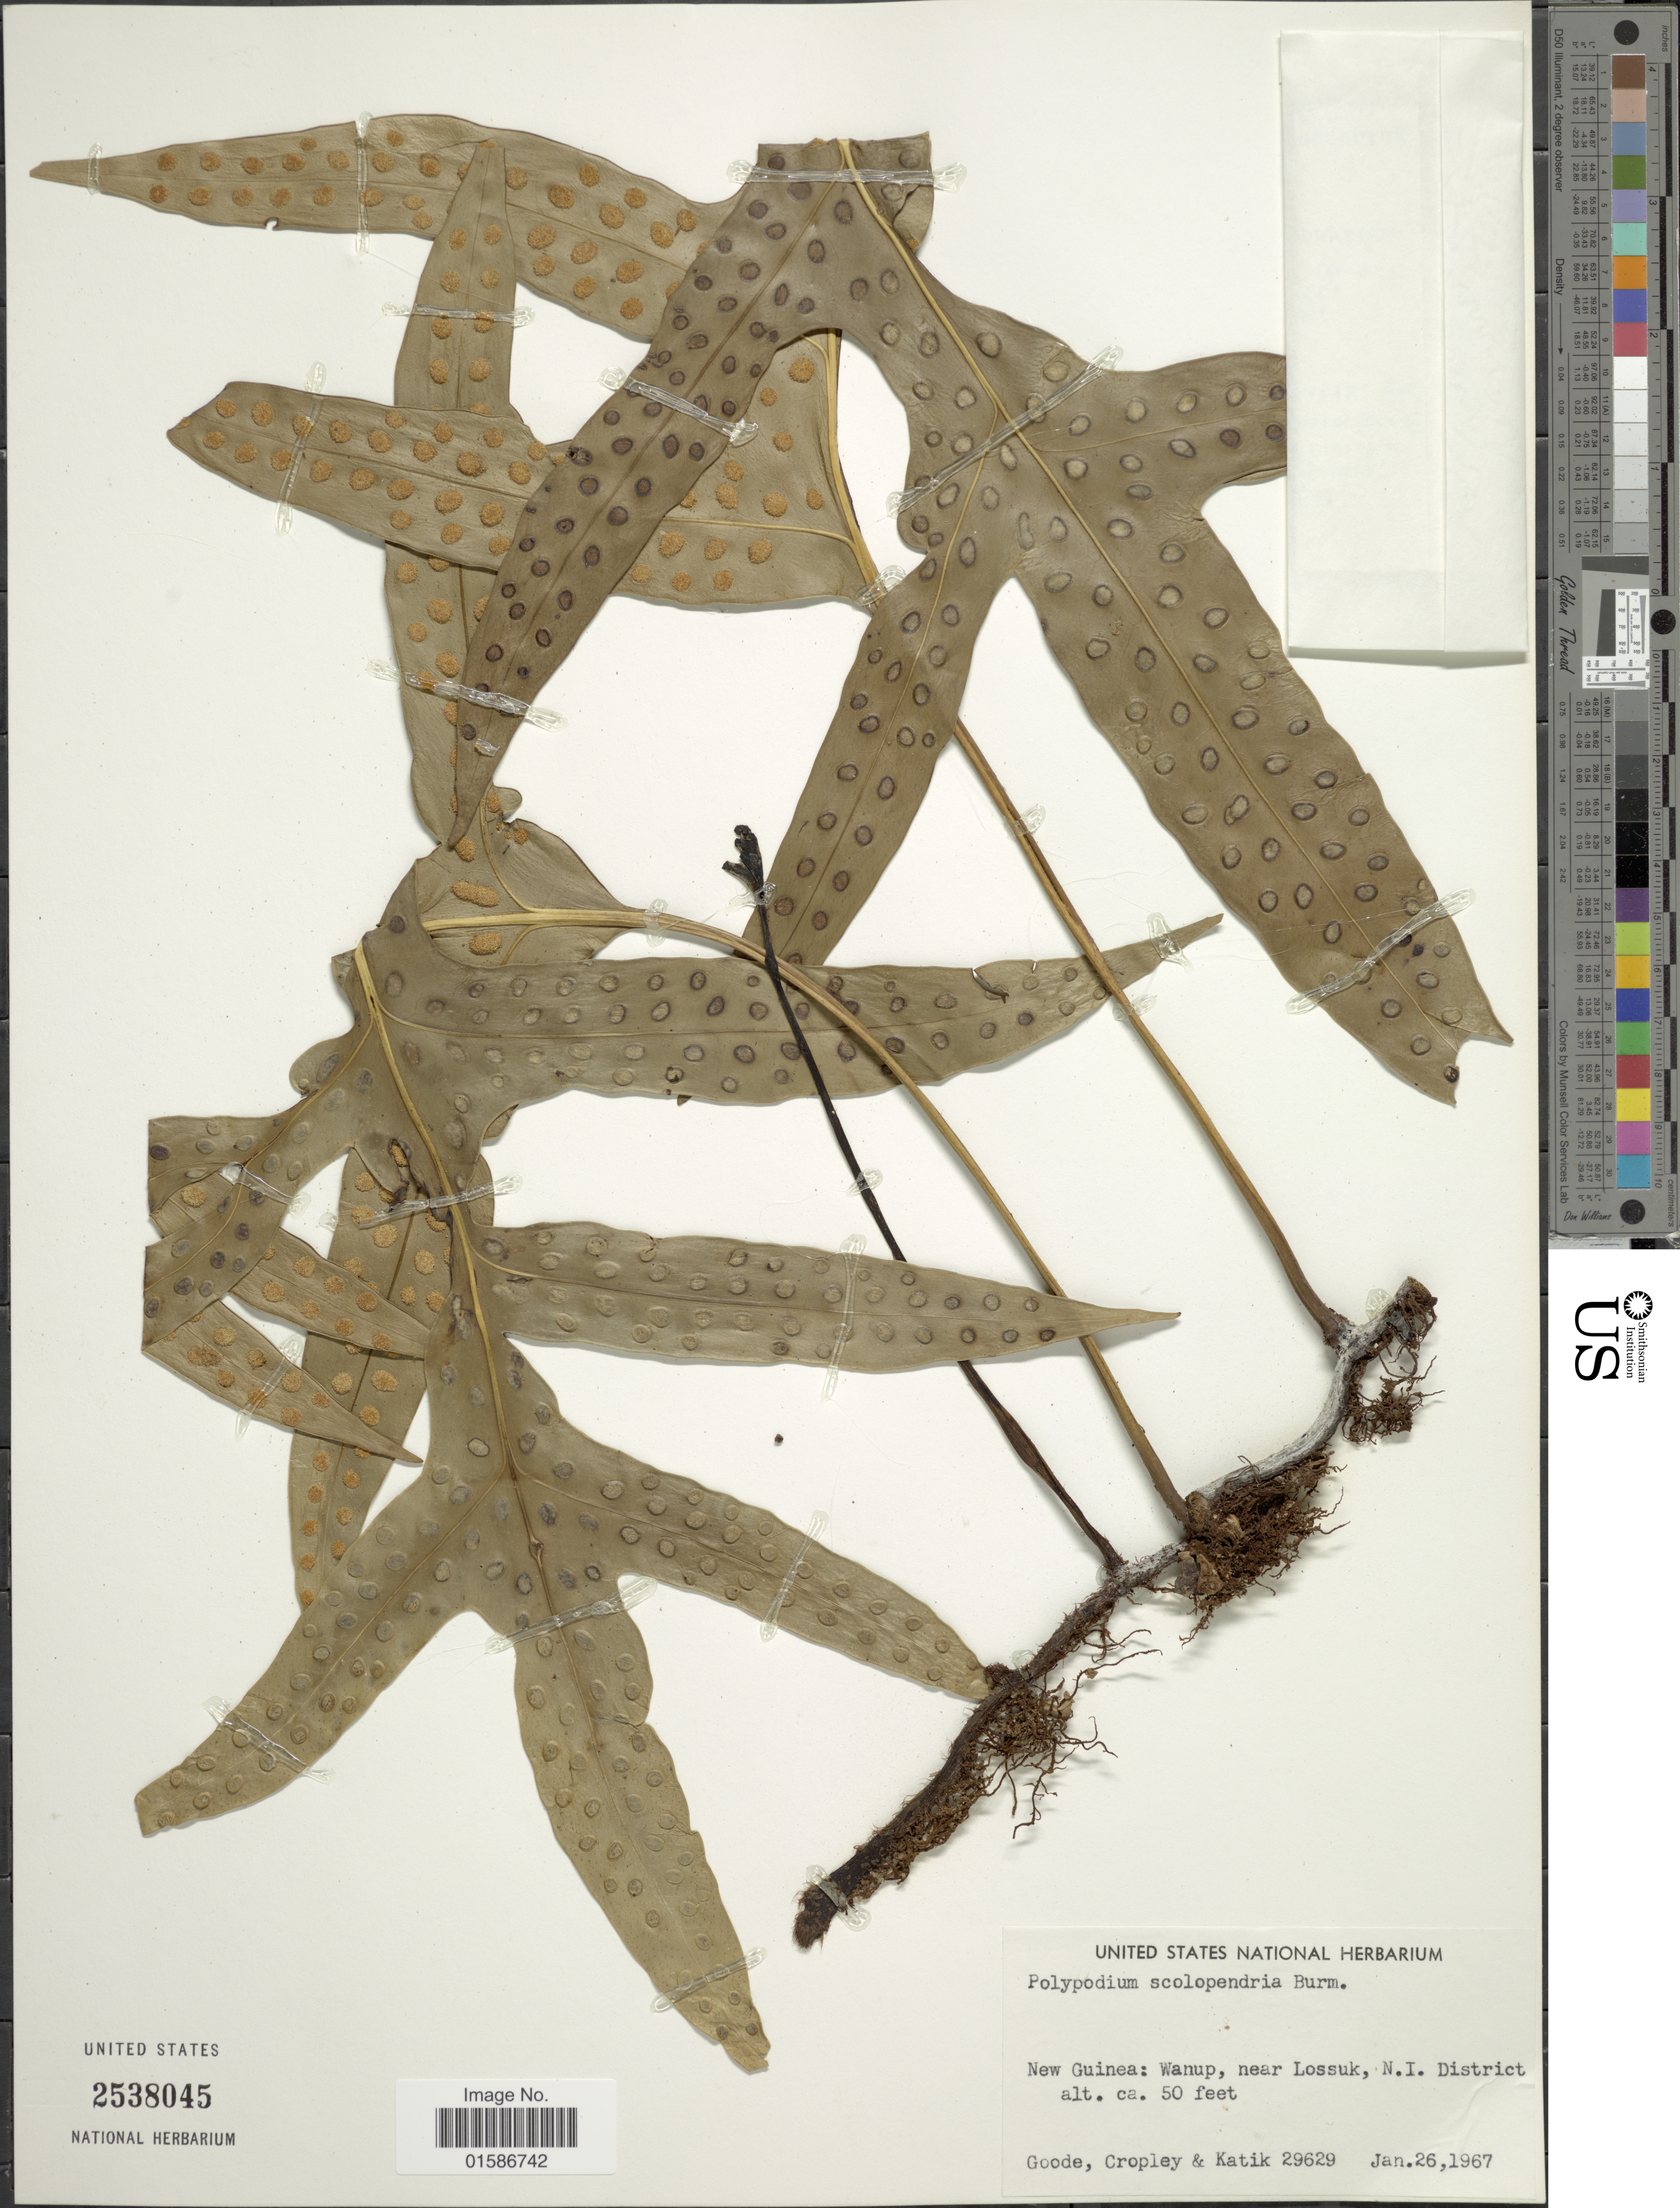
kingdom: Plantae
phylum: Tracheophyta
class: Polypodiopsida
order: Polypodiales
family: Polypodiaceae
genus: Microsorum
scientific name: Microsorum scolopendria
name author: (Burm. f.) Copel.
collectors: Goode, Cropley & Katik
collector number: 29629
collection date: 1967-01-26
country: Papua New Guinea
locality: New Guinea: Wanup, near Lossuk, N.I. District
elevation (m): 15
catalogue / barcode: US 2538045